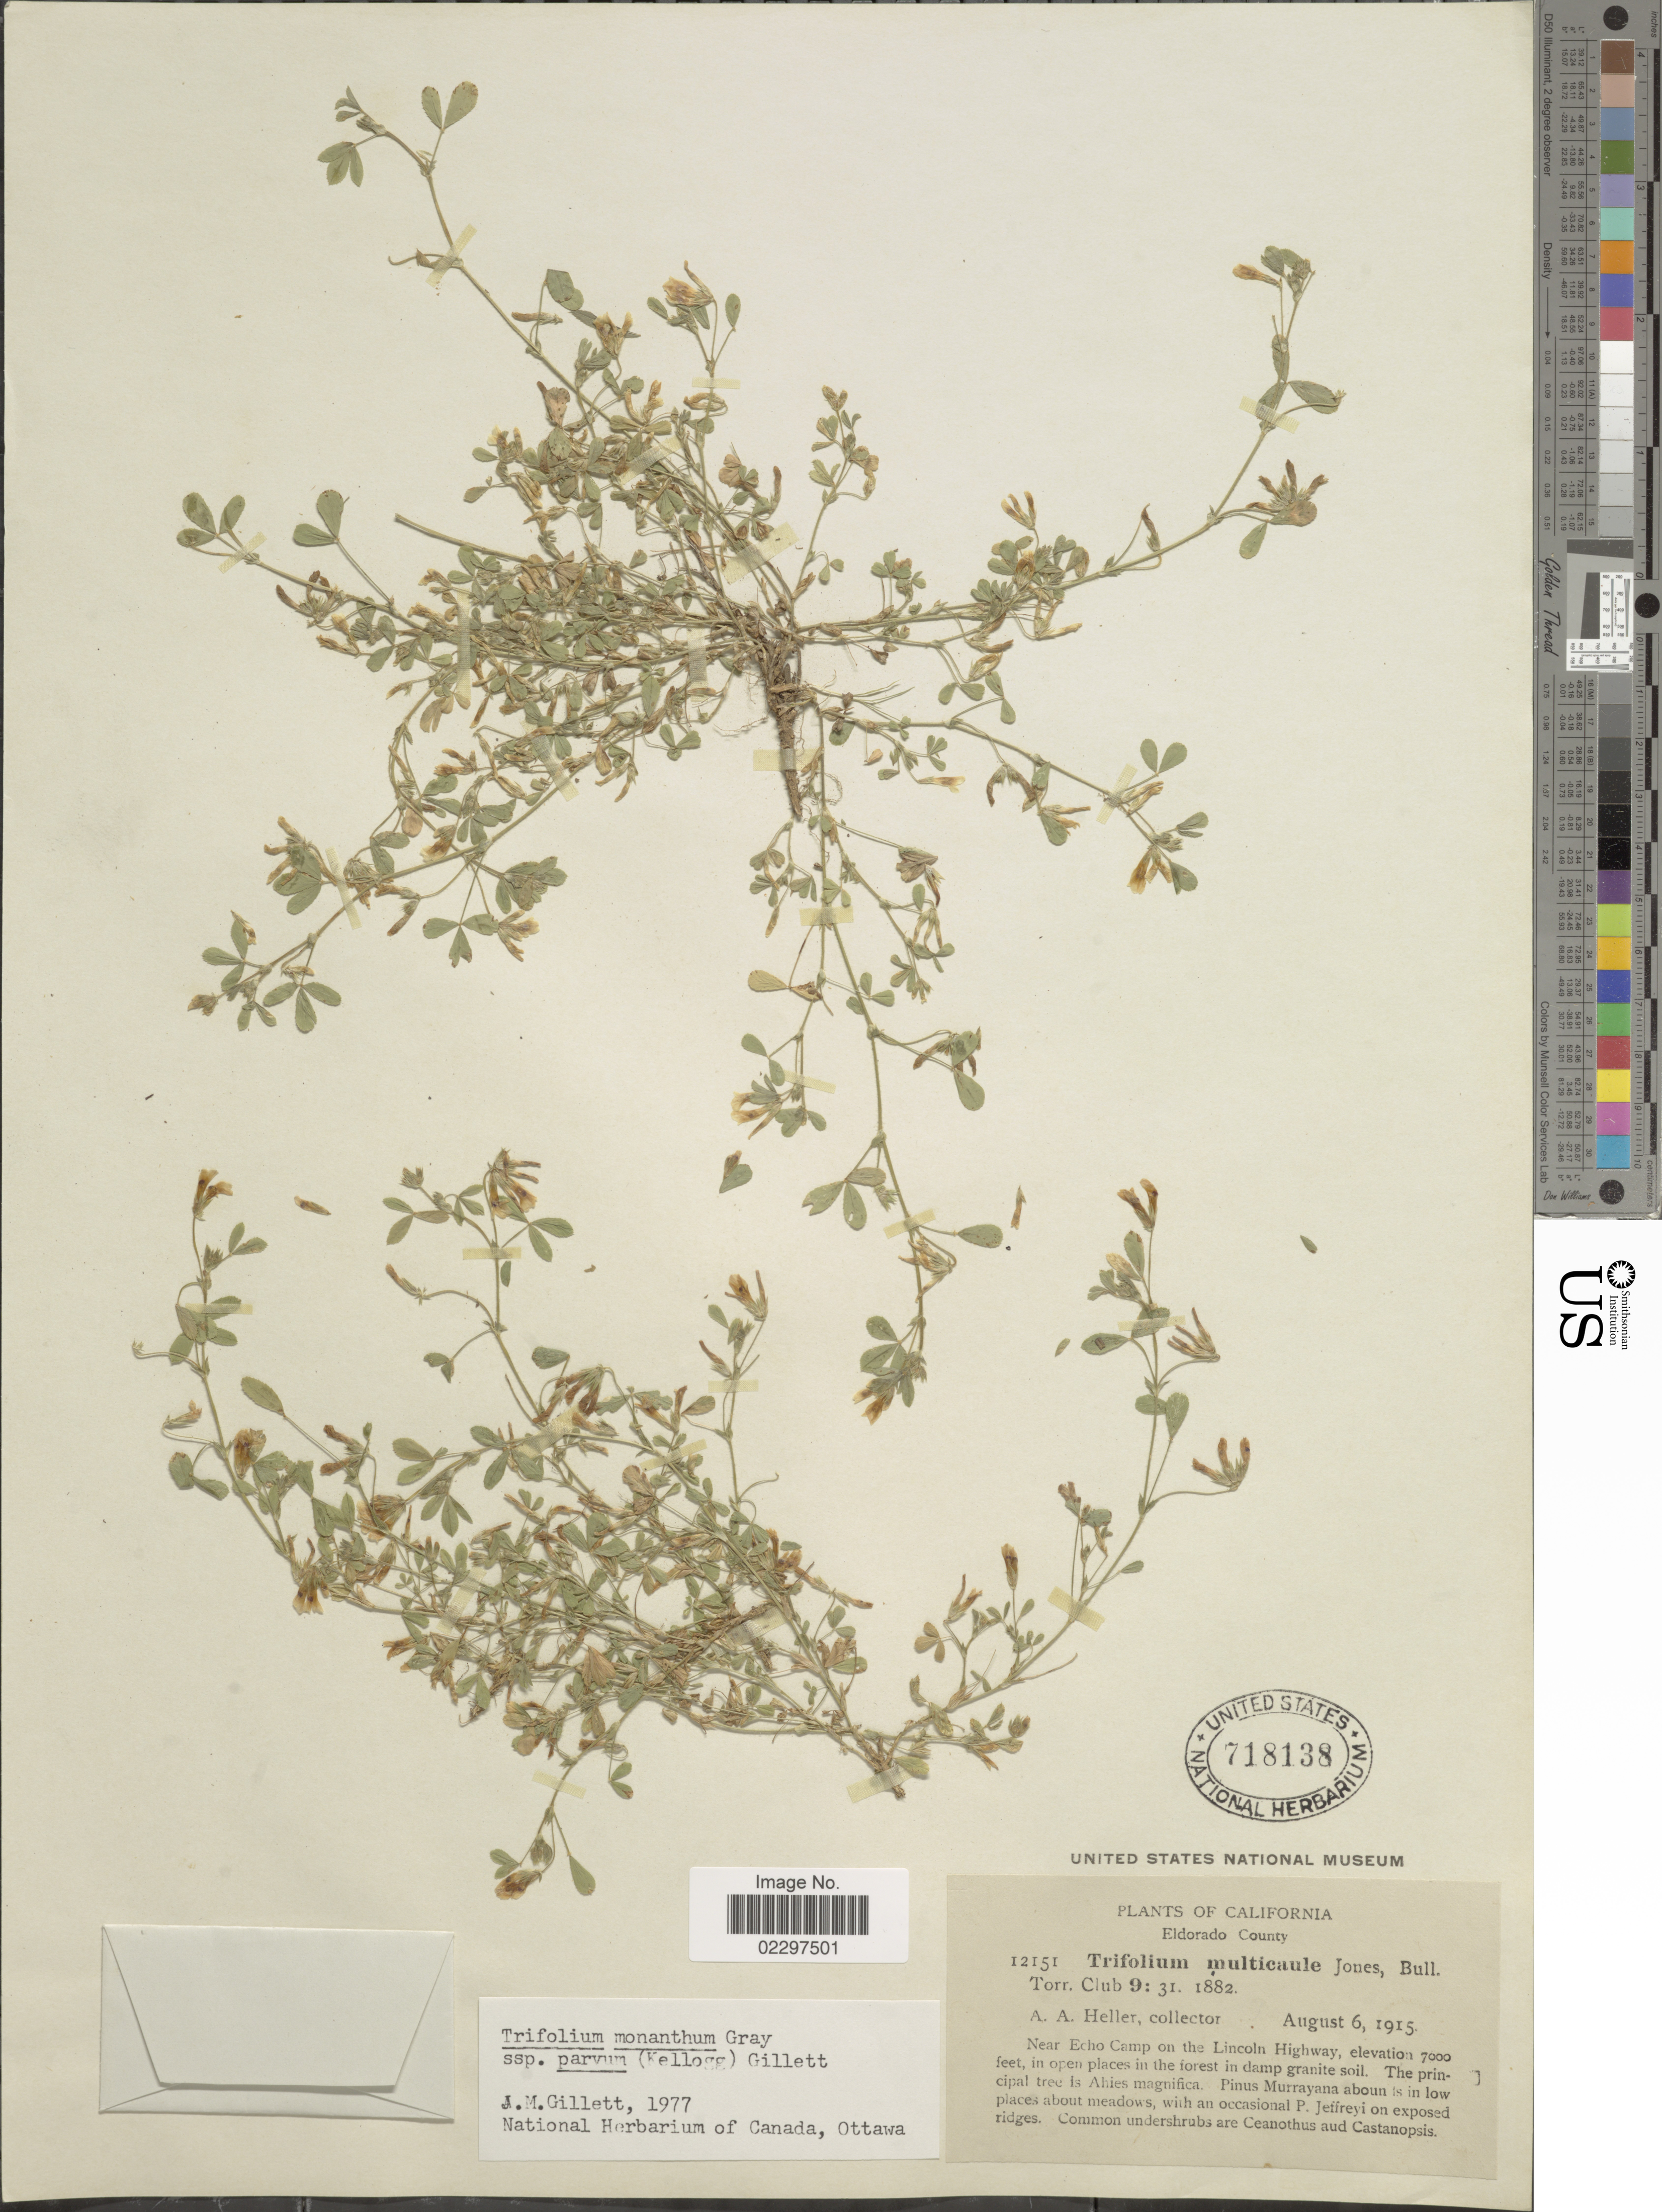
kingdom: Plantae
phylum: Tracheophyta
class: Magnoliopsida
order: Fabales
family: Fabaceae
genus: Trifolium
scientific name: Trifolium monanthum subsp. parvum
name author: (Kellogg) J.M. Gillett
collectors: A. A. Heller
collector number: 12151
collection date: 1915-08-06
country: United States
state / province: California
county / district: El Dorado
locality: Eldorado County. Near Echo Camp on the Lincoln Highway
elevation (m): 2134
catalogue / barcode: US 718138